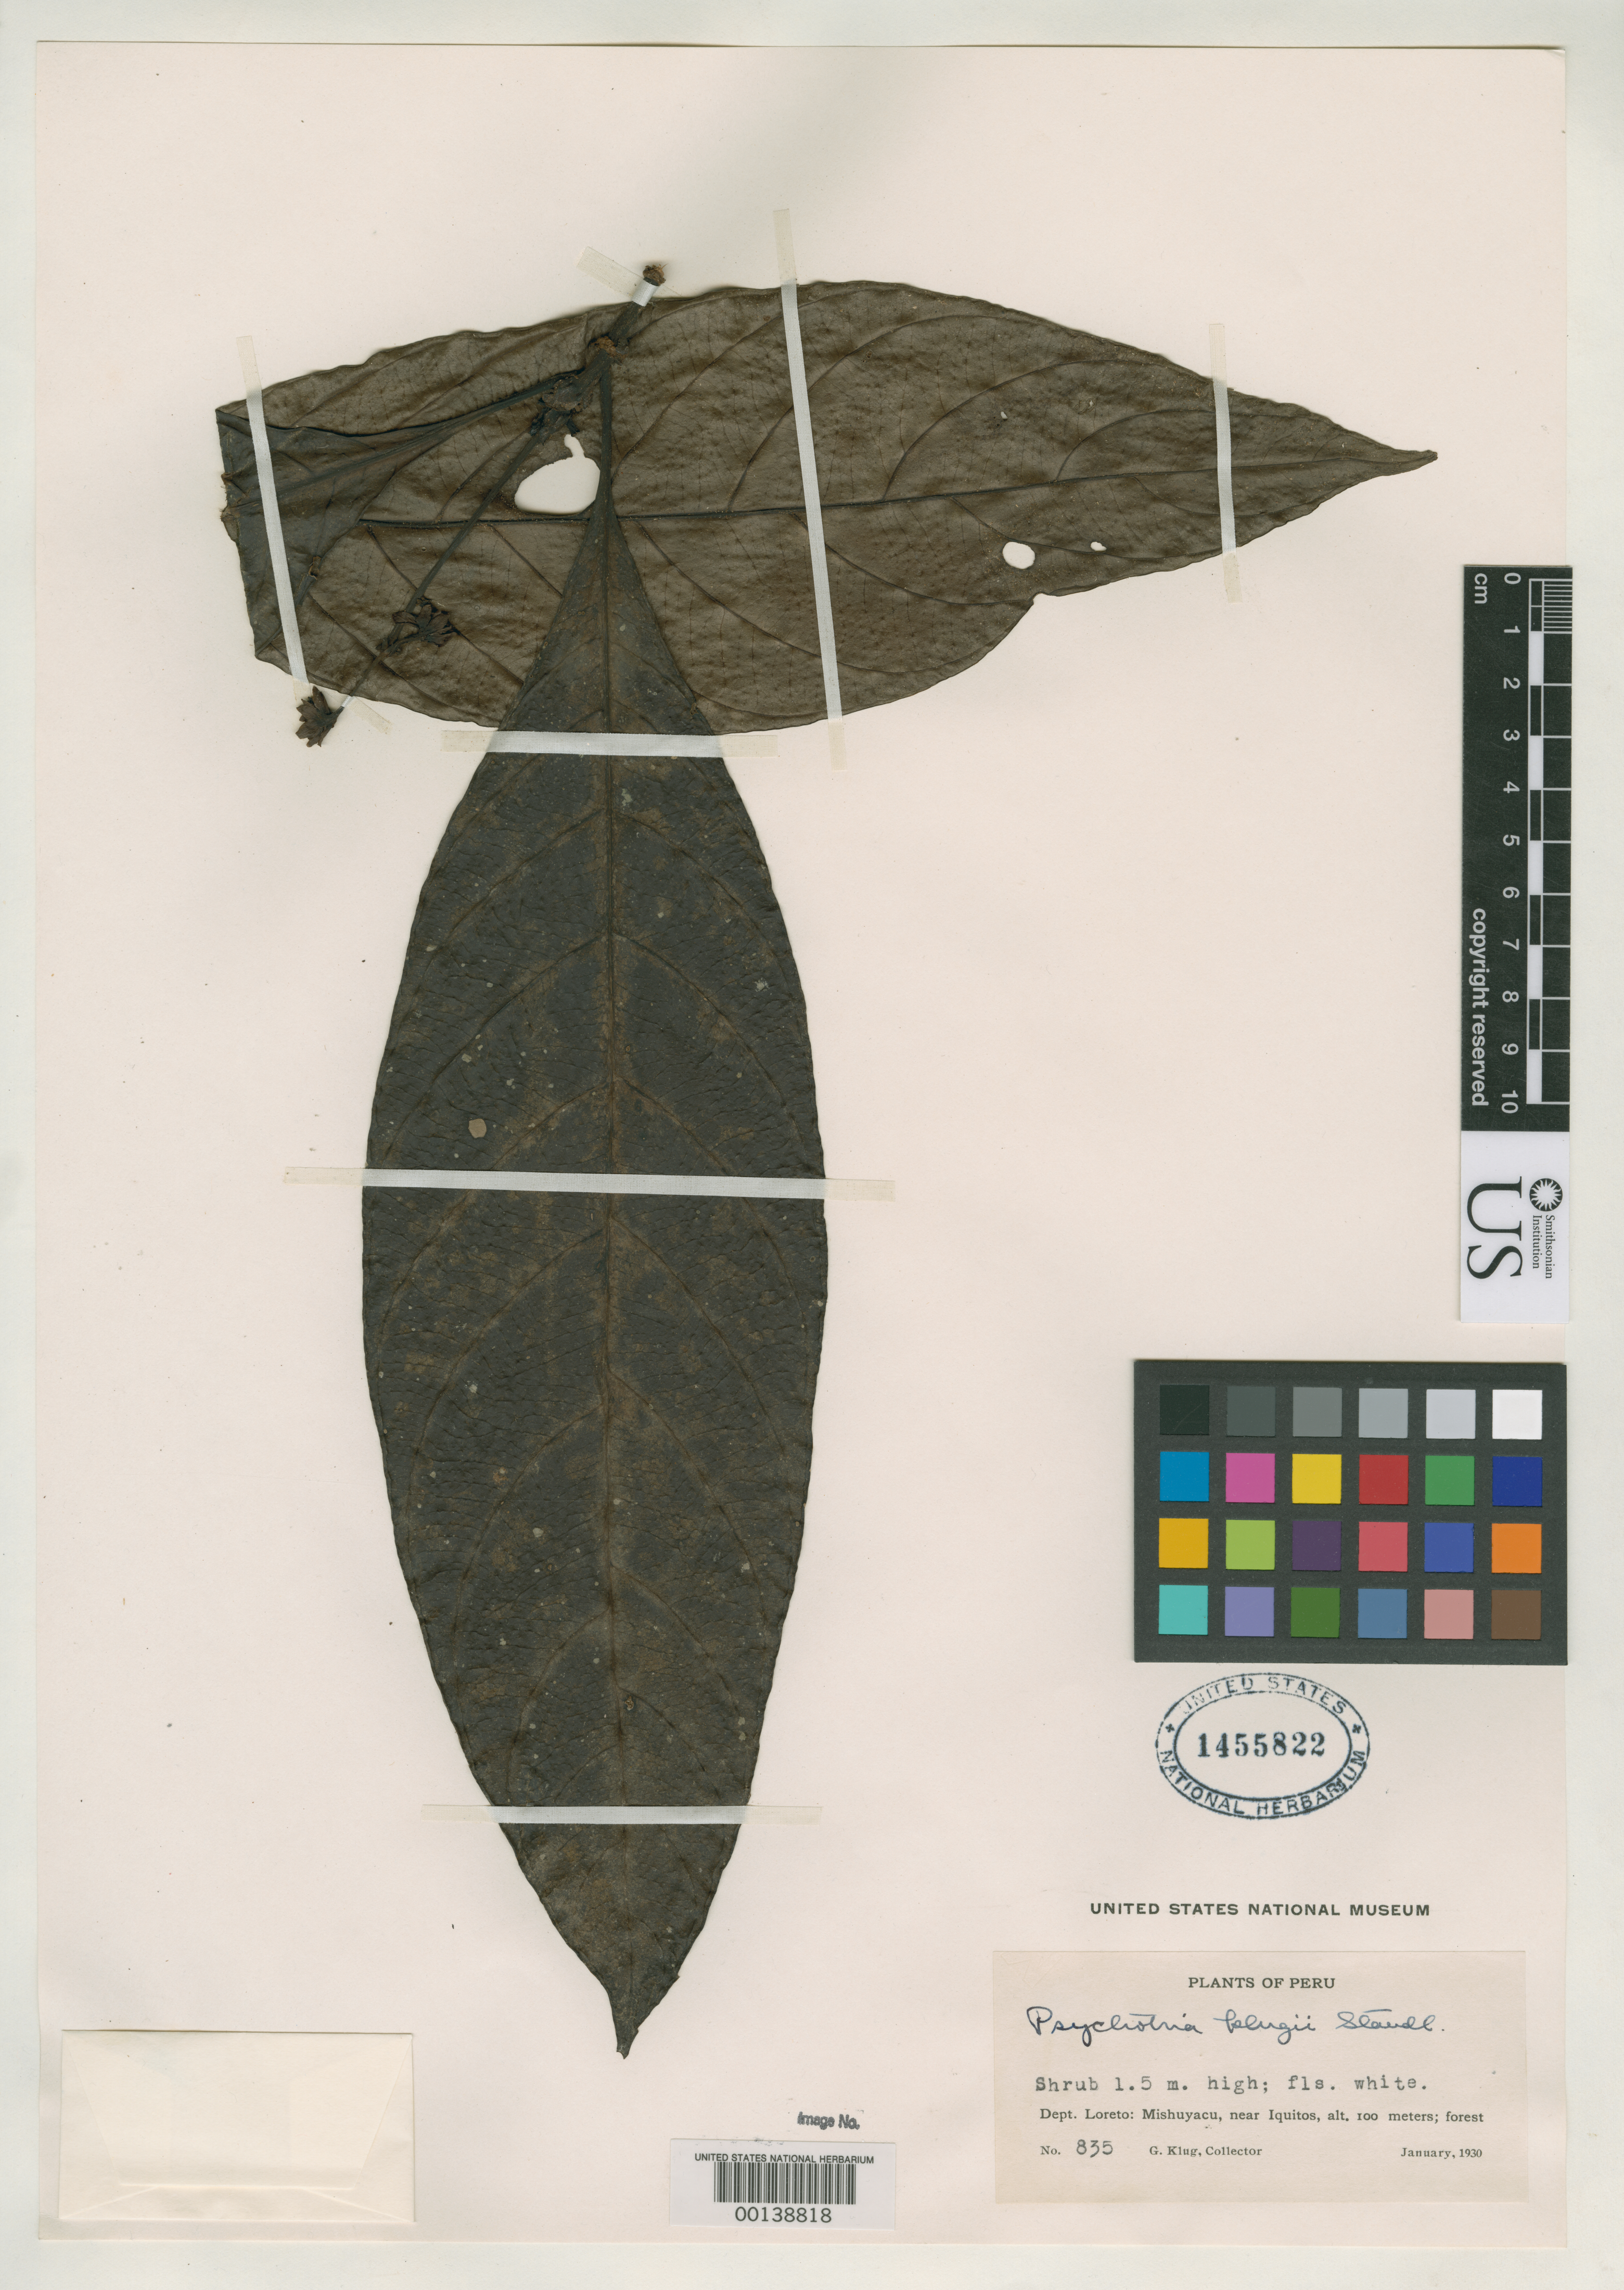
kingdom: Plantae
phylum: Tracheophyta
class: Magnoliopsida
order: Gentianales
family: Rubiaceae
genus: Psychotria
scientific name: Psychotria klugii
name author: Standl.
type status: Isotype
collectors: G. Klug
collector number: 835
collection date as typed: Jan 1930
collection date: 1930-01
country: Peru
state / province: Loreto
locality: Mishuyacu, near Iquitos.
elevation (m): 100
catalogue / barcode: US 1455822